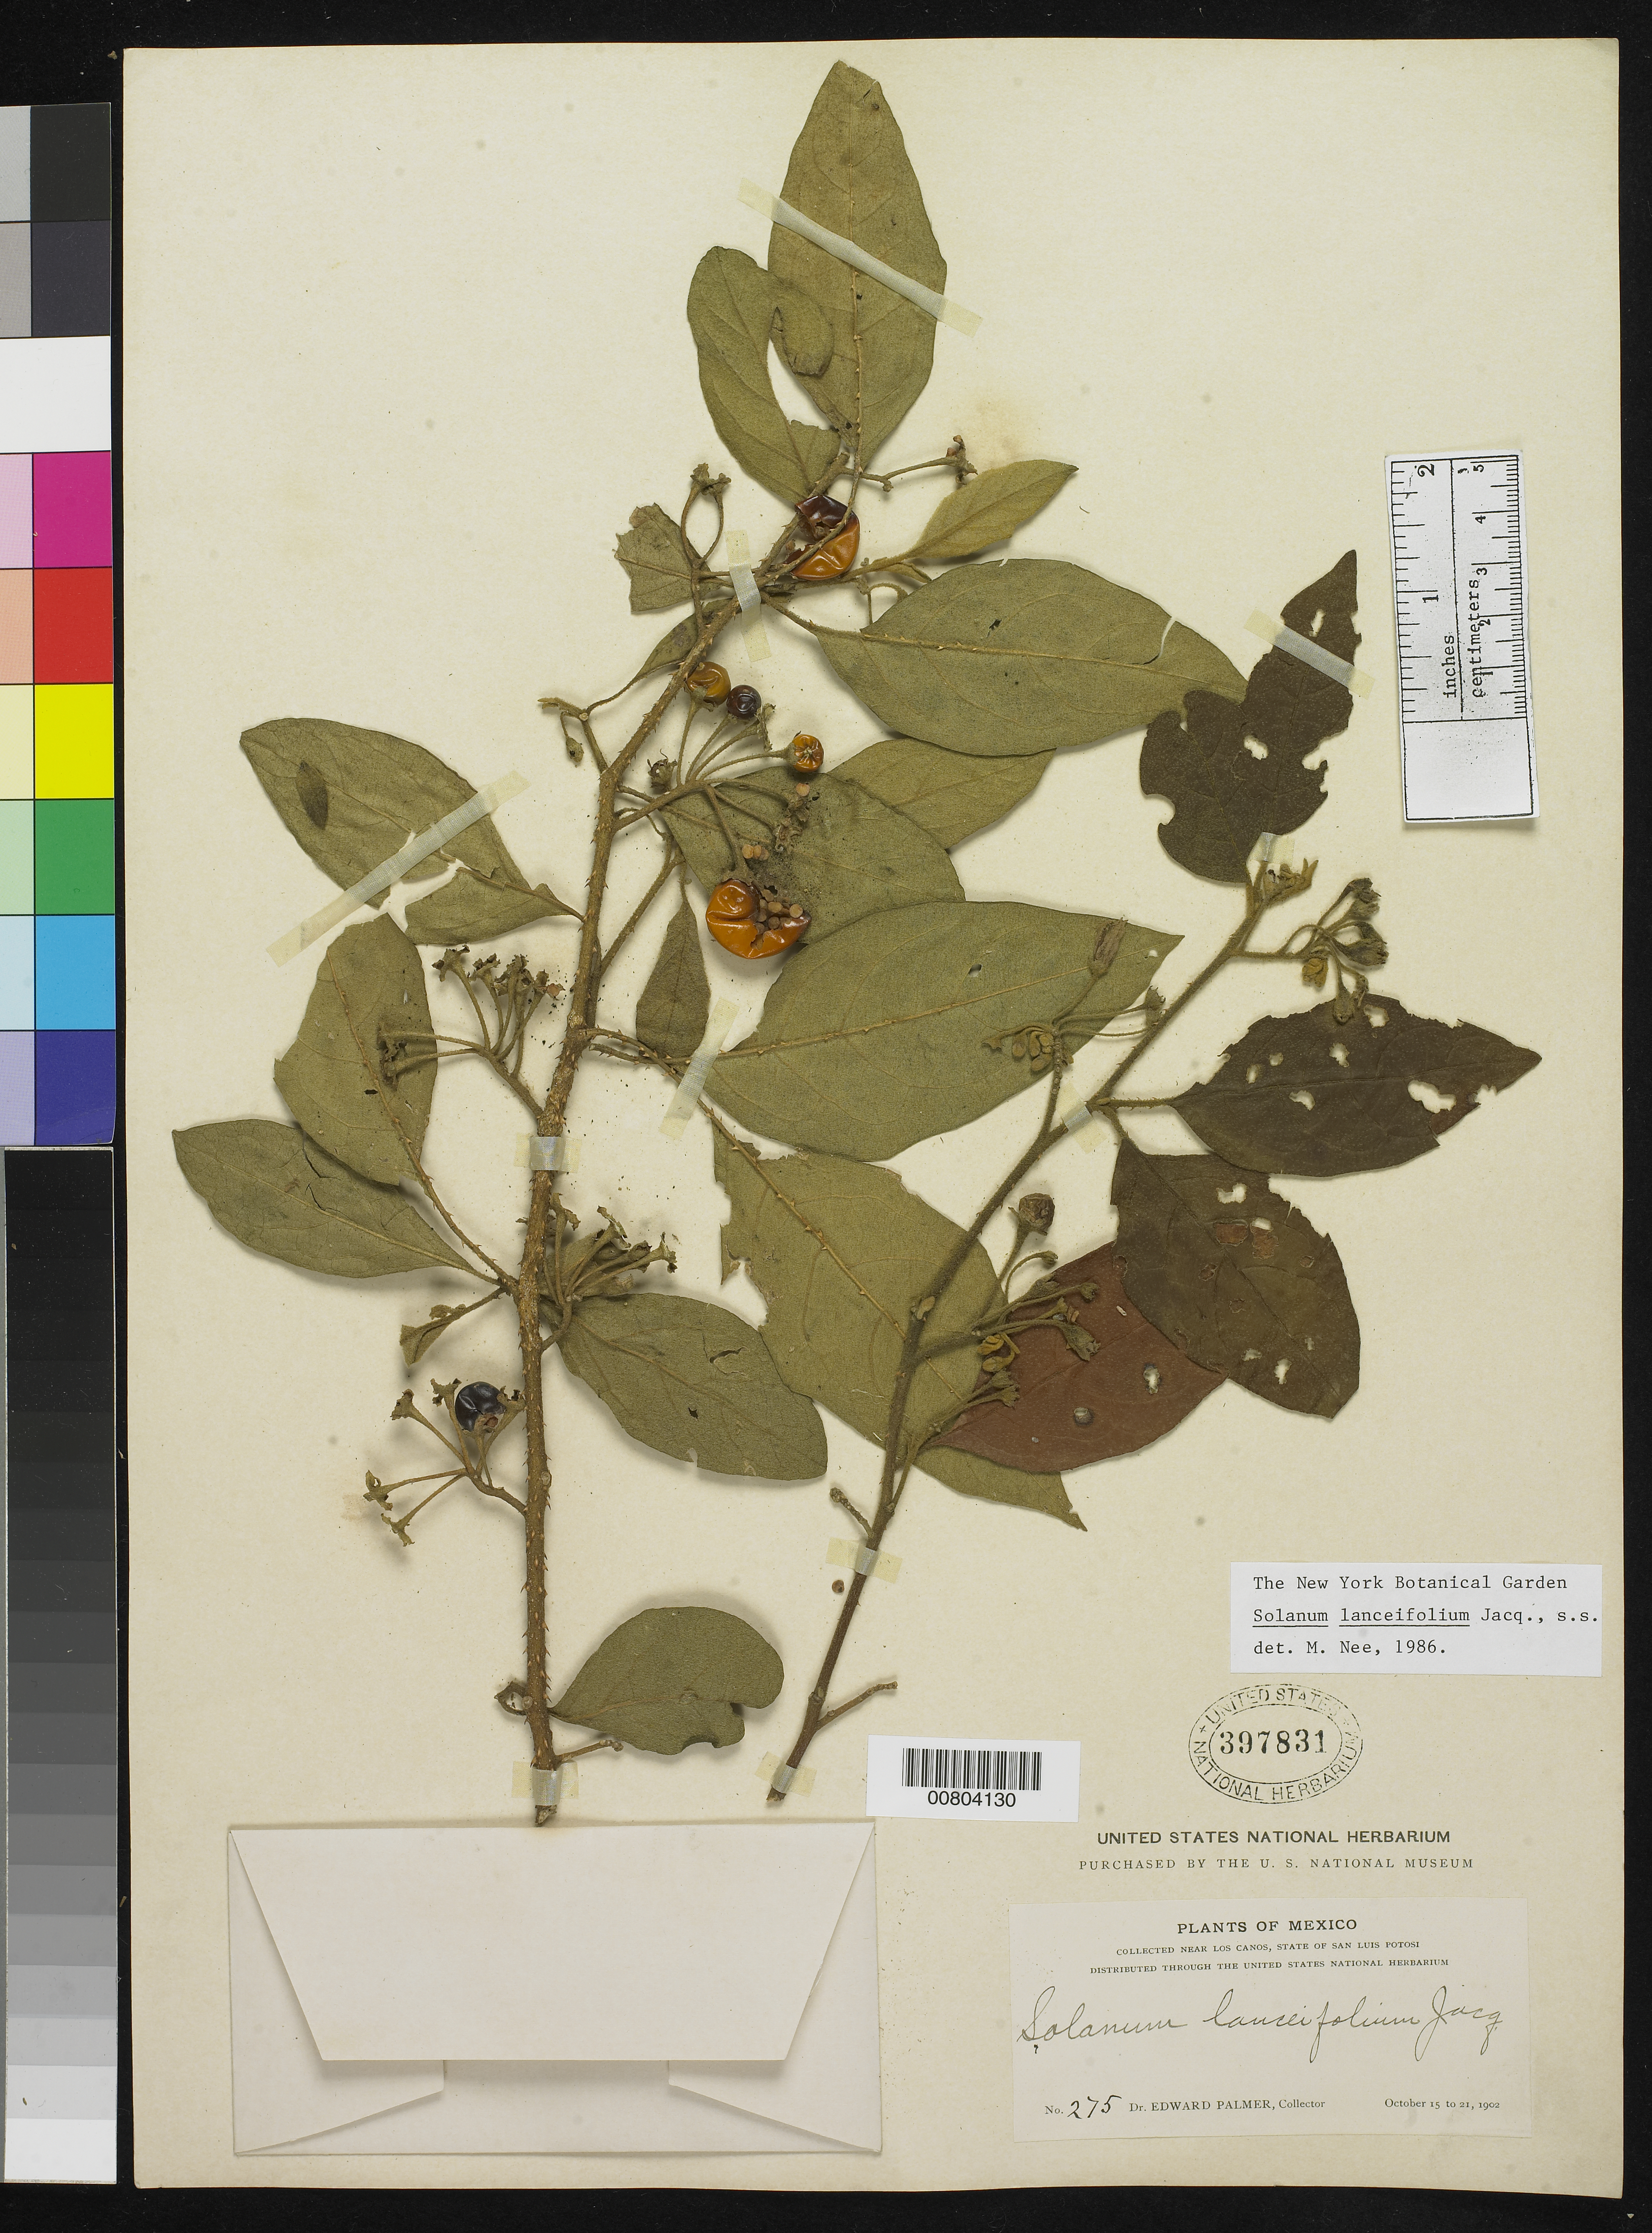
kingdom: Plantae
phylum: Tracheophyta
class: Magnoliopsida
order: Solanales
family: Solanaceae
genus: Solanum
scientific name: Solanum lanceifolium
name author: Jacq.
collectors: E. Palmer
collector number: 275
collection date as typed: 15 Oct 1902 to 21 Oct 1902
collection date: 1902-10-15/1902-10-21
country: Mexico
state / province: San Luis Potosí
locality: Near Los Canos, San Luis Potosí.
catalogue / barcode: US 397831